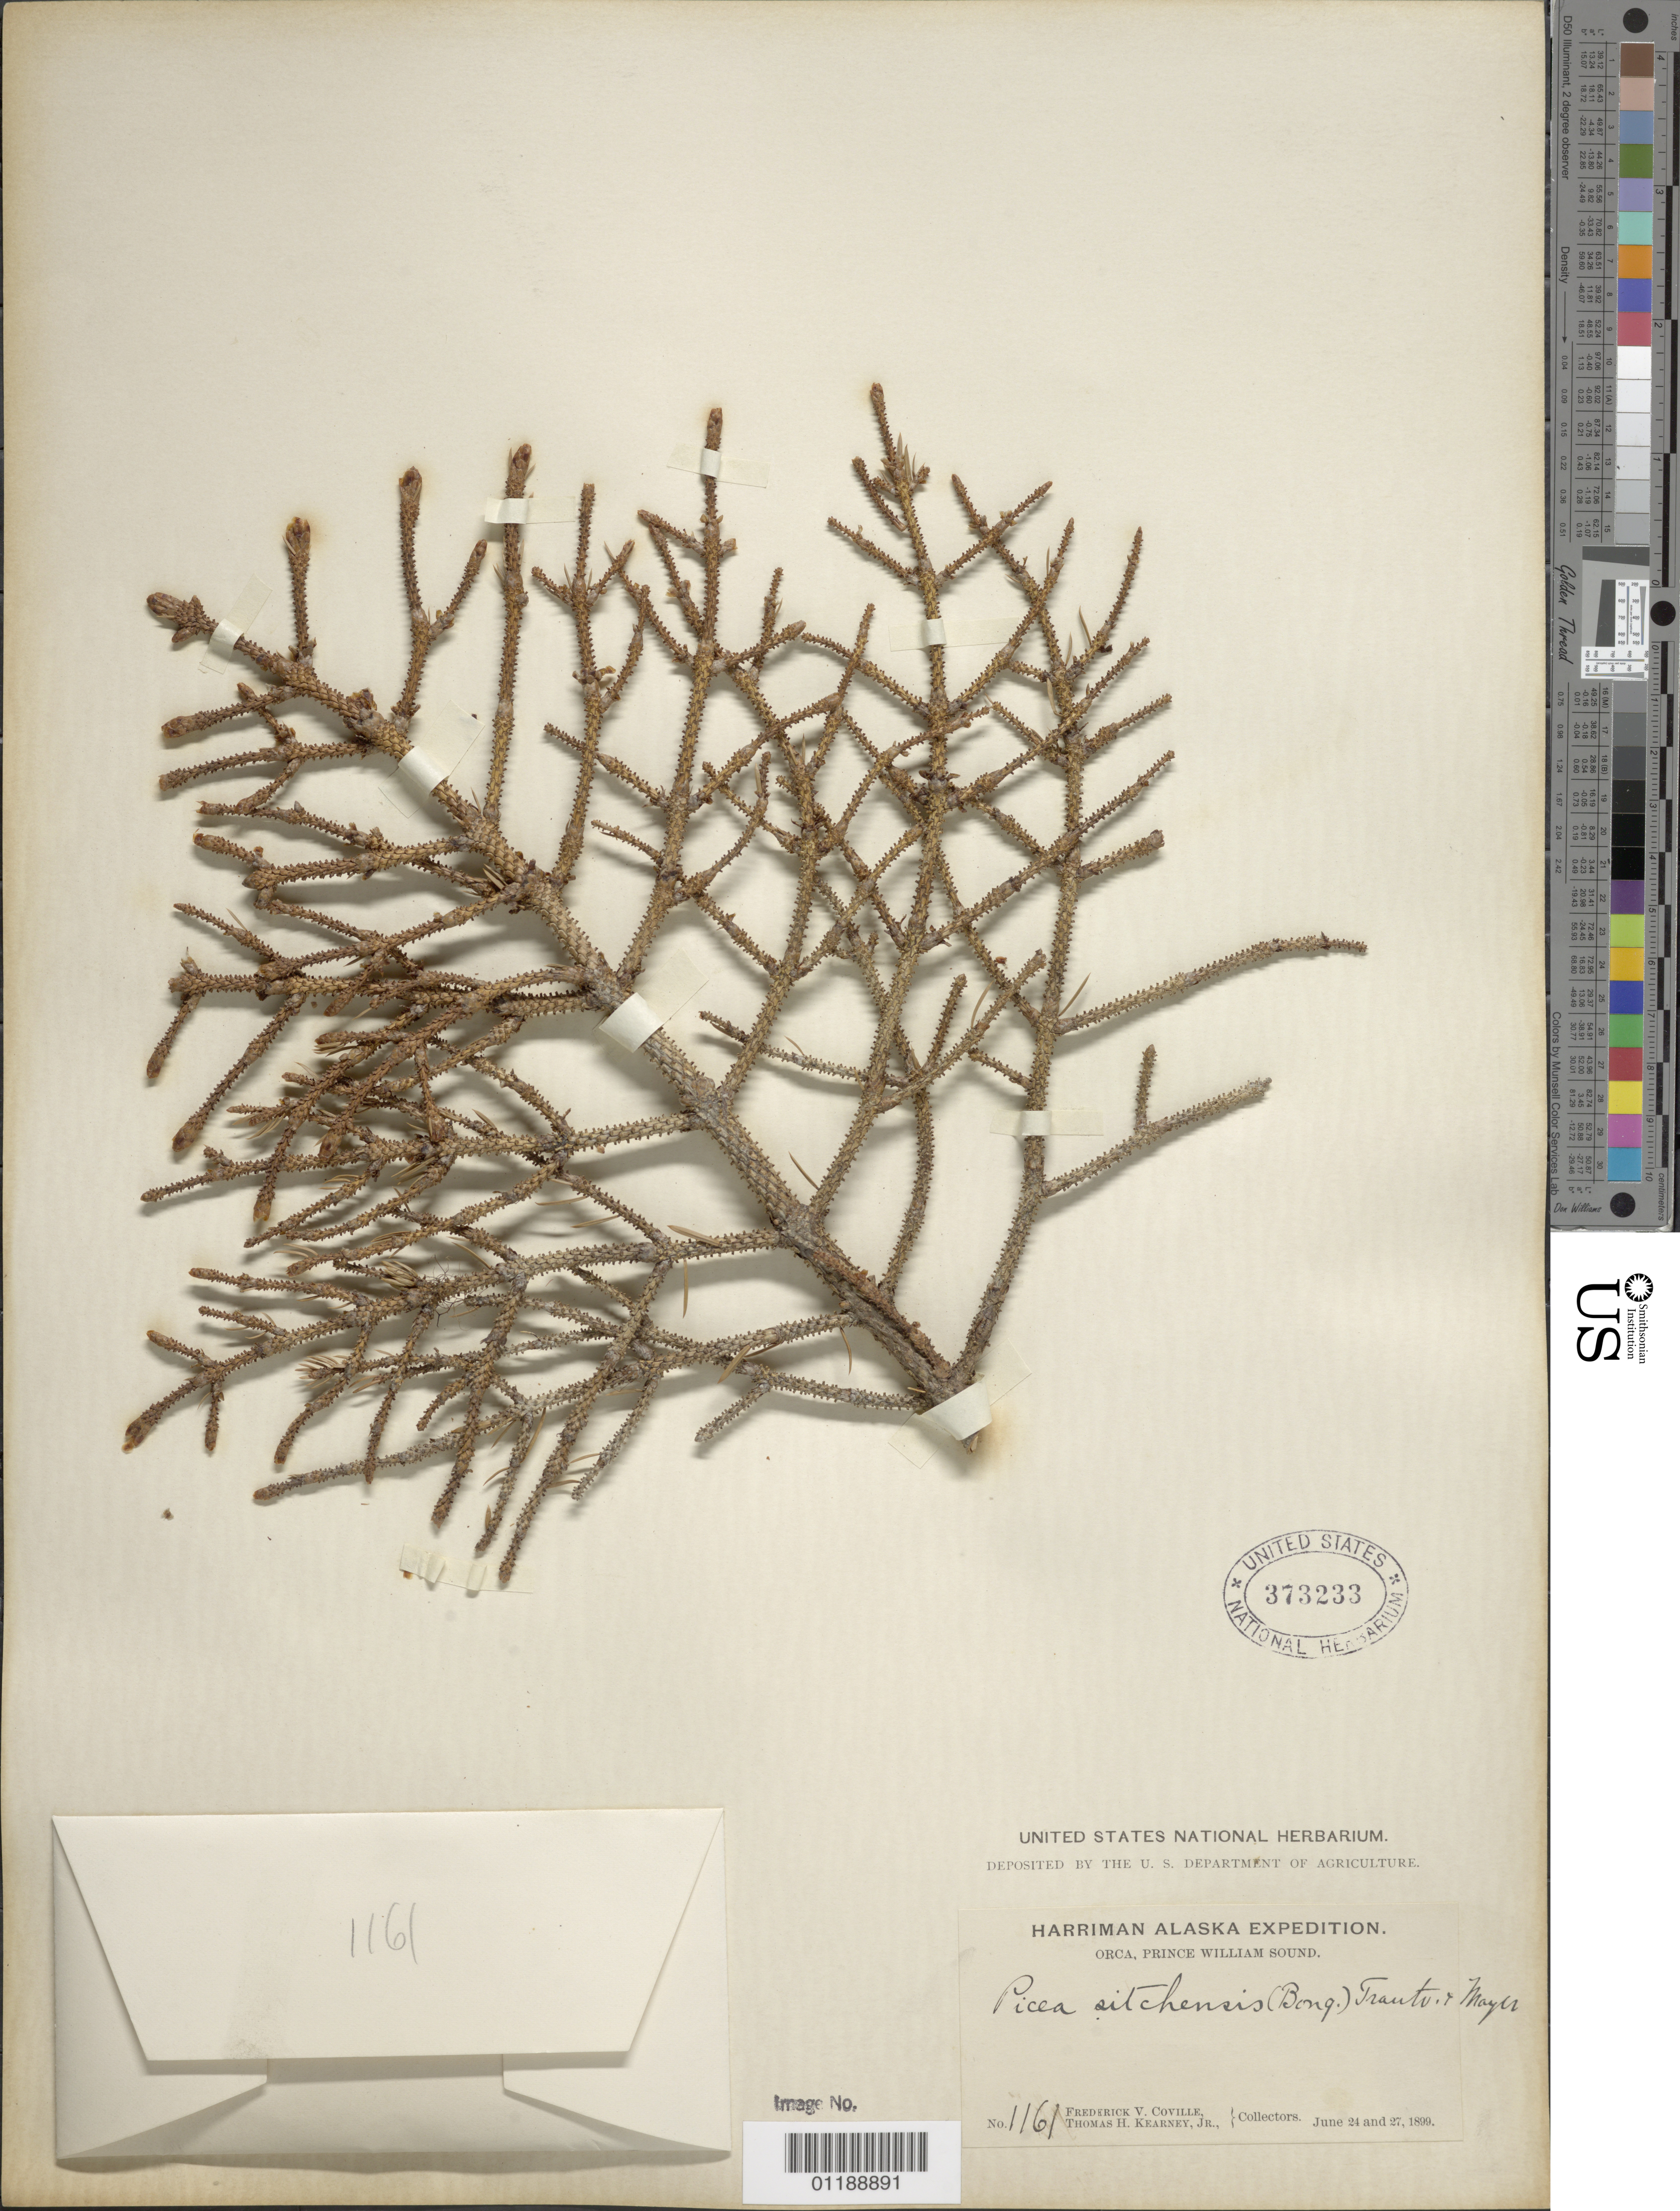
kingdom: Plantae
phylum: Tracheophyta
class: Pinopsida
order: Pinales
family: Pinaceae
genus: Picea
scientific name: Picea sitchensis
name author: (Bong.) Carrière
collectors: F. V. Coville & T. H. Kearney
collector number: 1161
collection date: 1899-06-24,1899-06-27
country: United States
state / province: Alaska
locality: Orca, Prince William Sound.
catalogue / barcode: US 373233